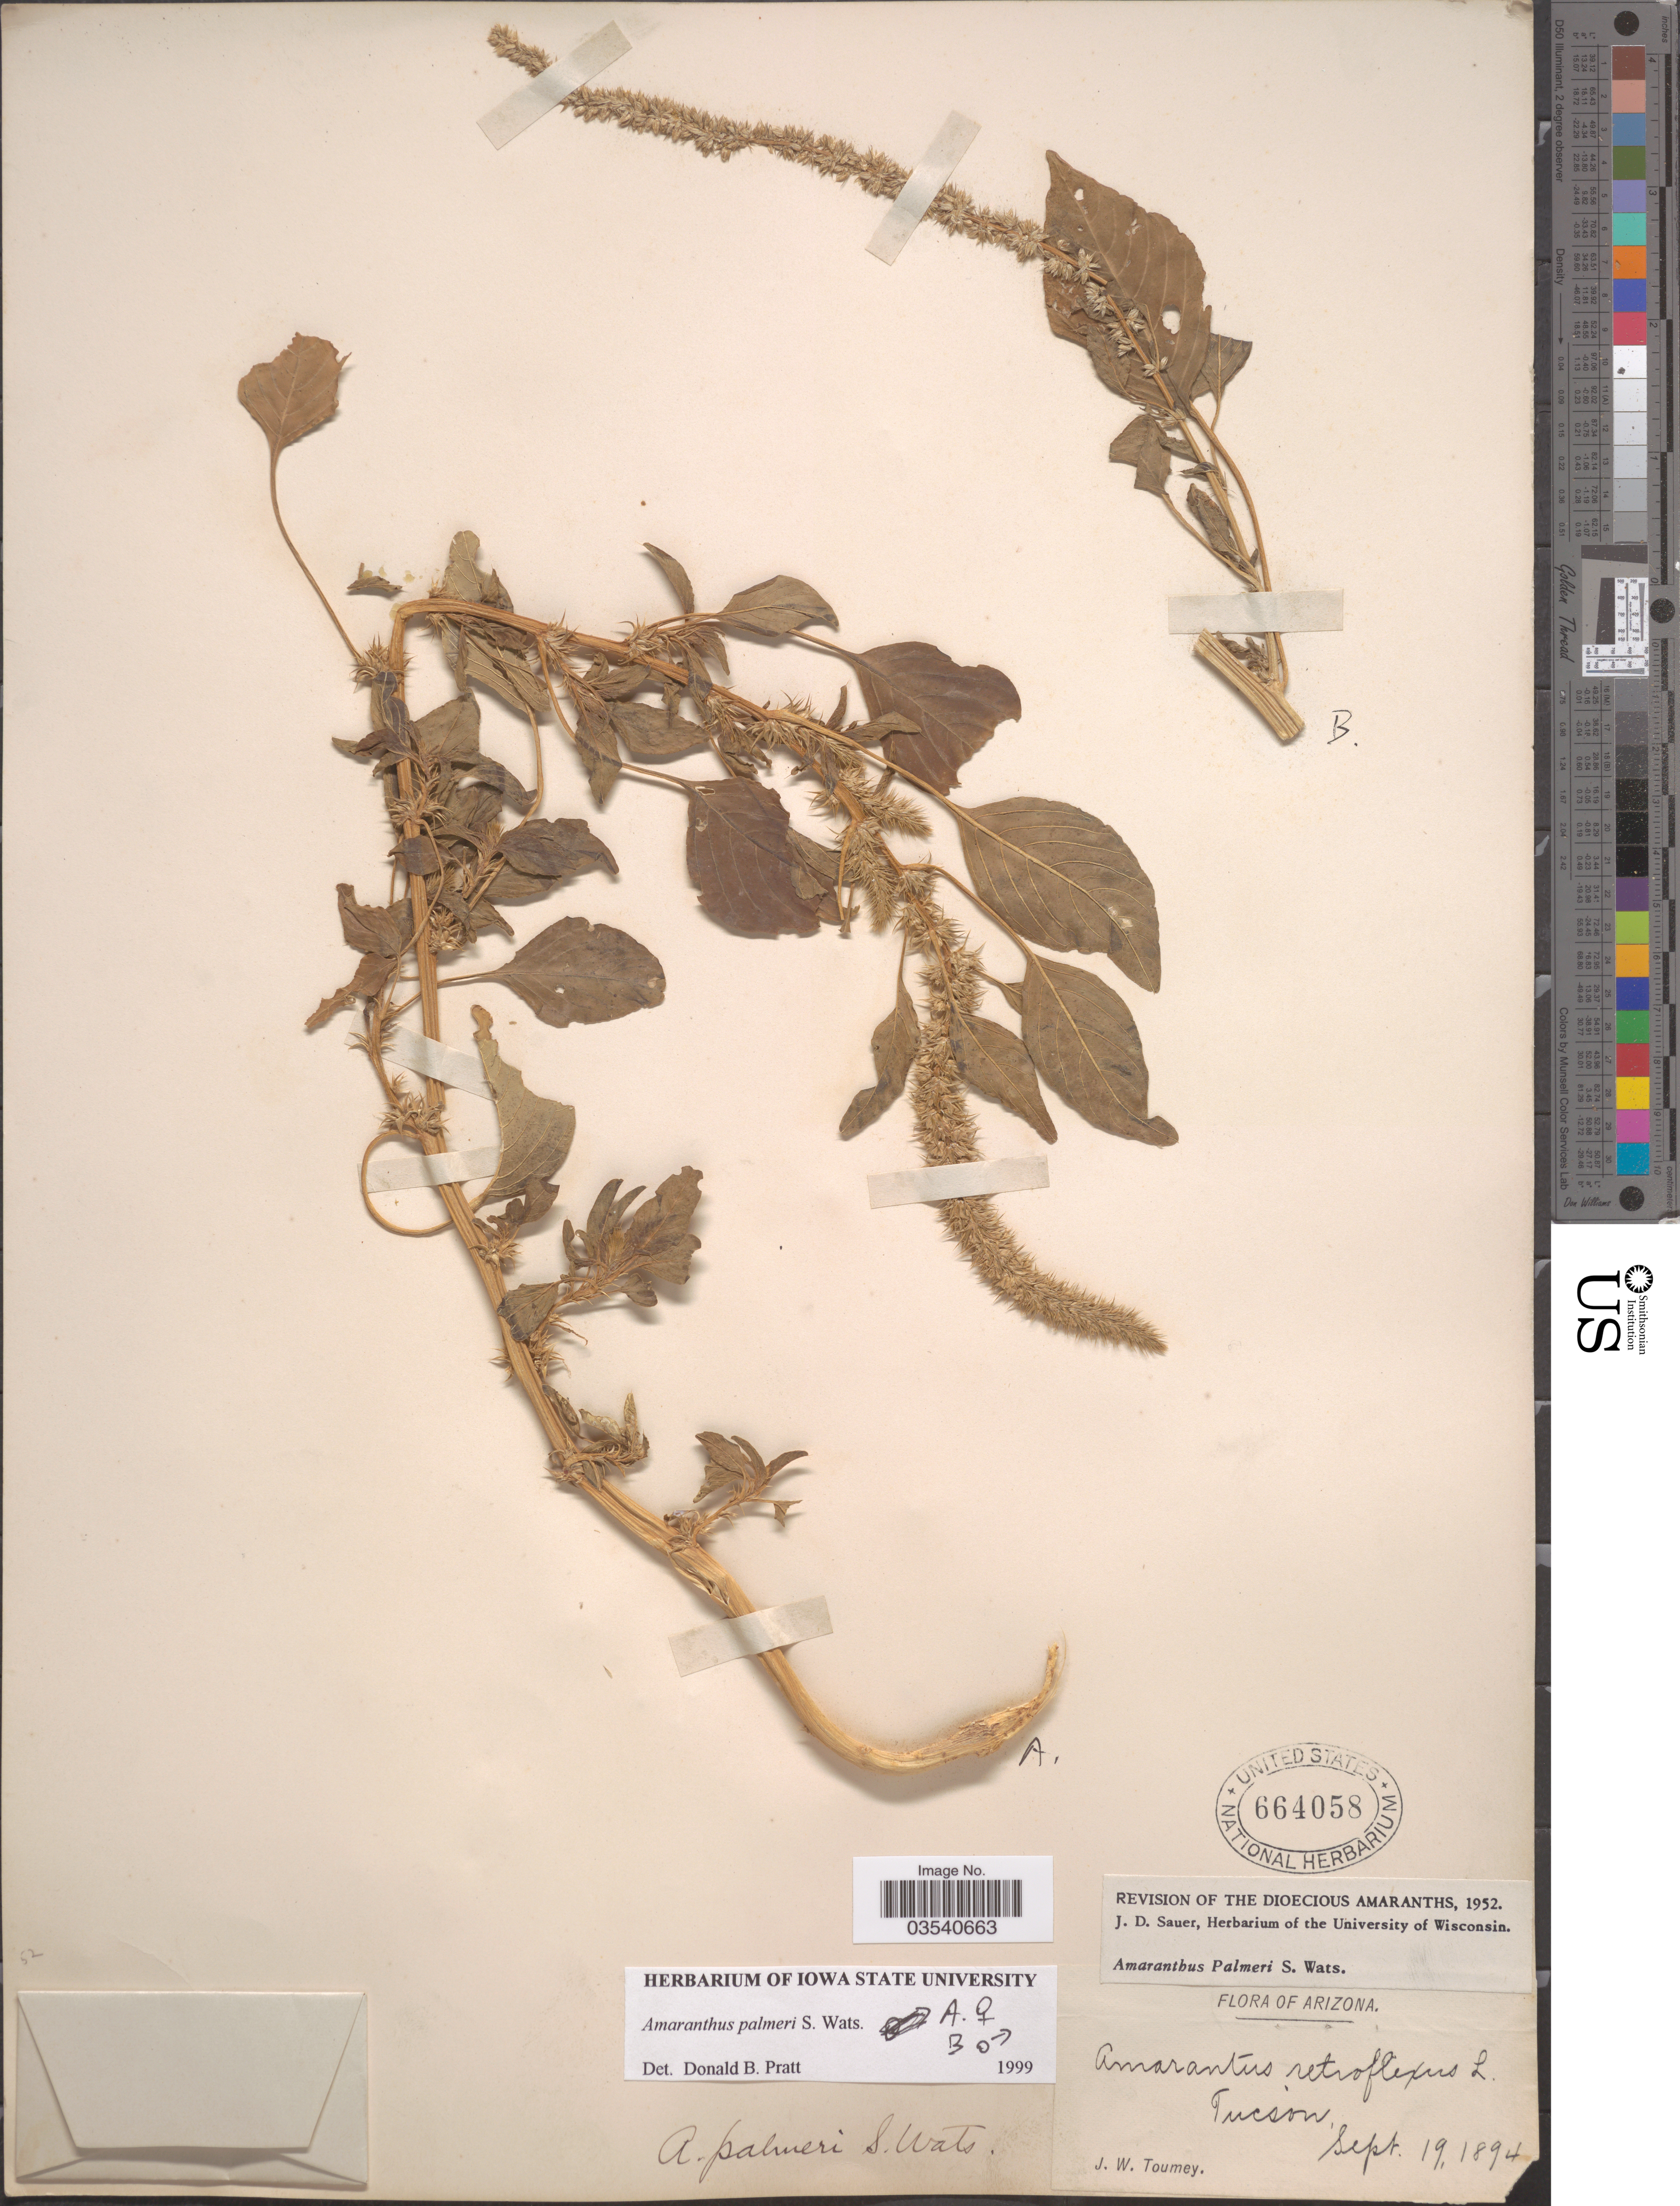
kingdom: Plantae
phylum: Tracheophyta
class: Magnoliopsida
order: Caryophyllales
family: Amaranthaceae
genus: Amaranthus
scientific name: Amaranthus palmeri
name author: S. Watson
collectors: J. W. Toumey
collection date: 1894-09-19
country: United States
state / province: Arizona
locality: Tucson.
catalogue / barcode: US 664058